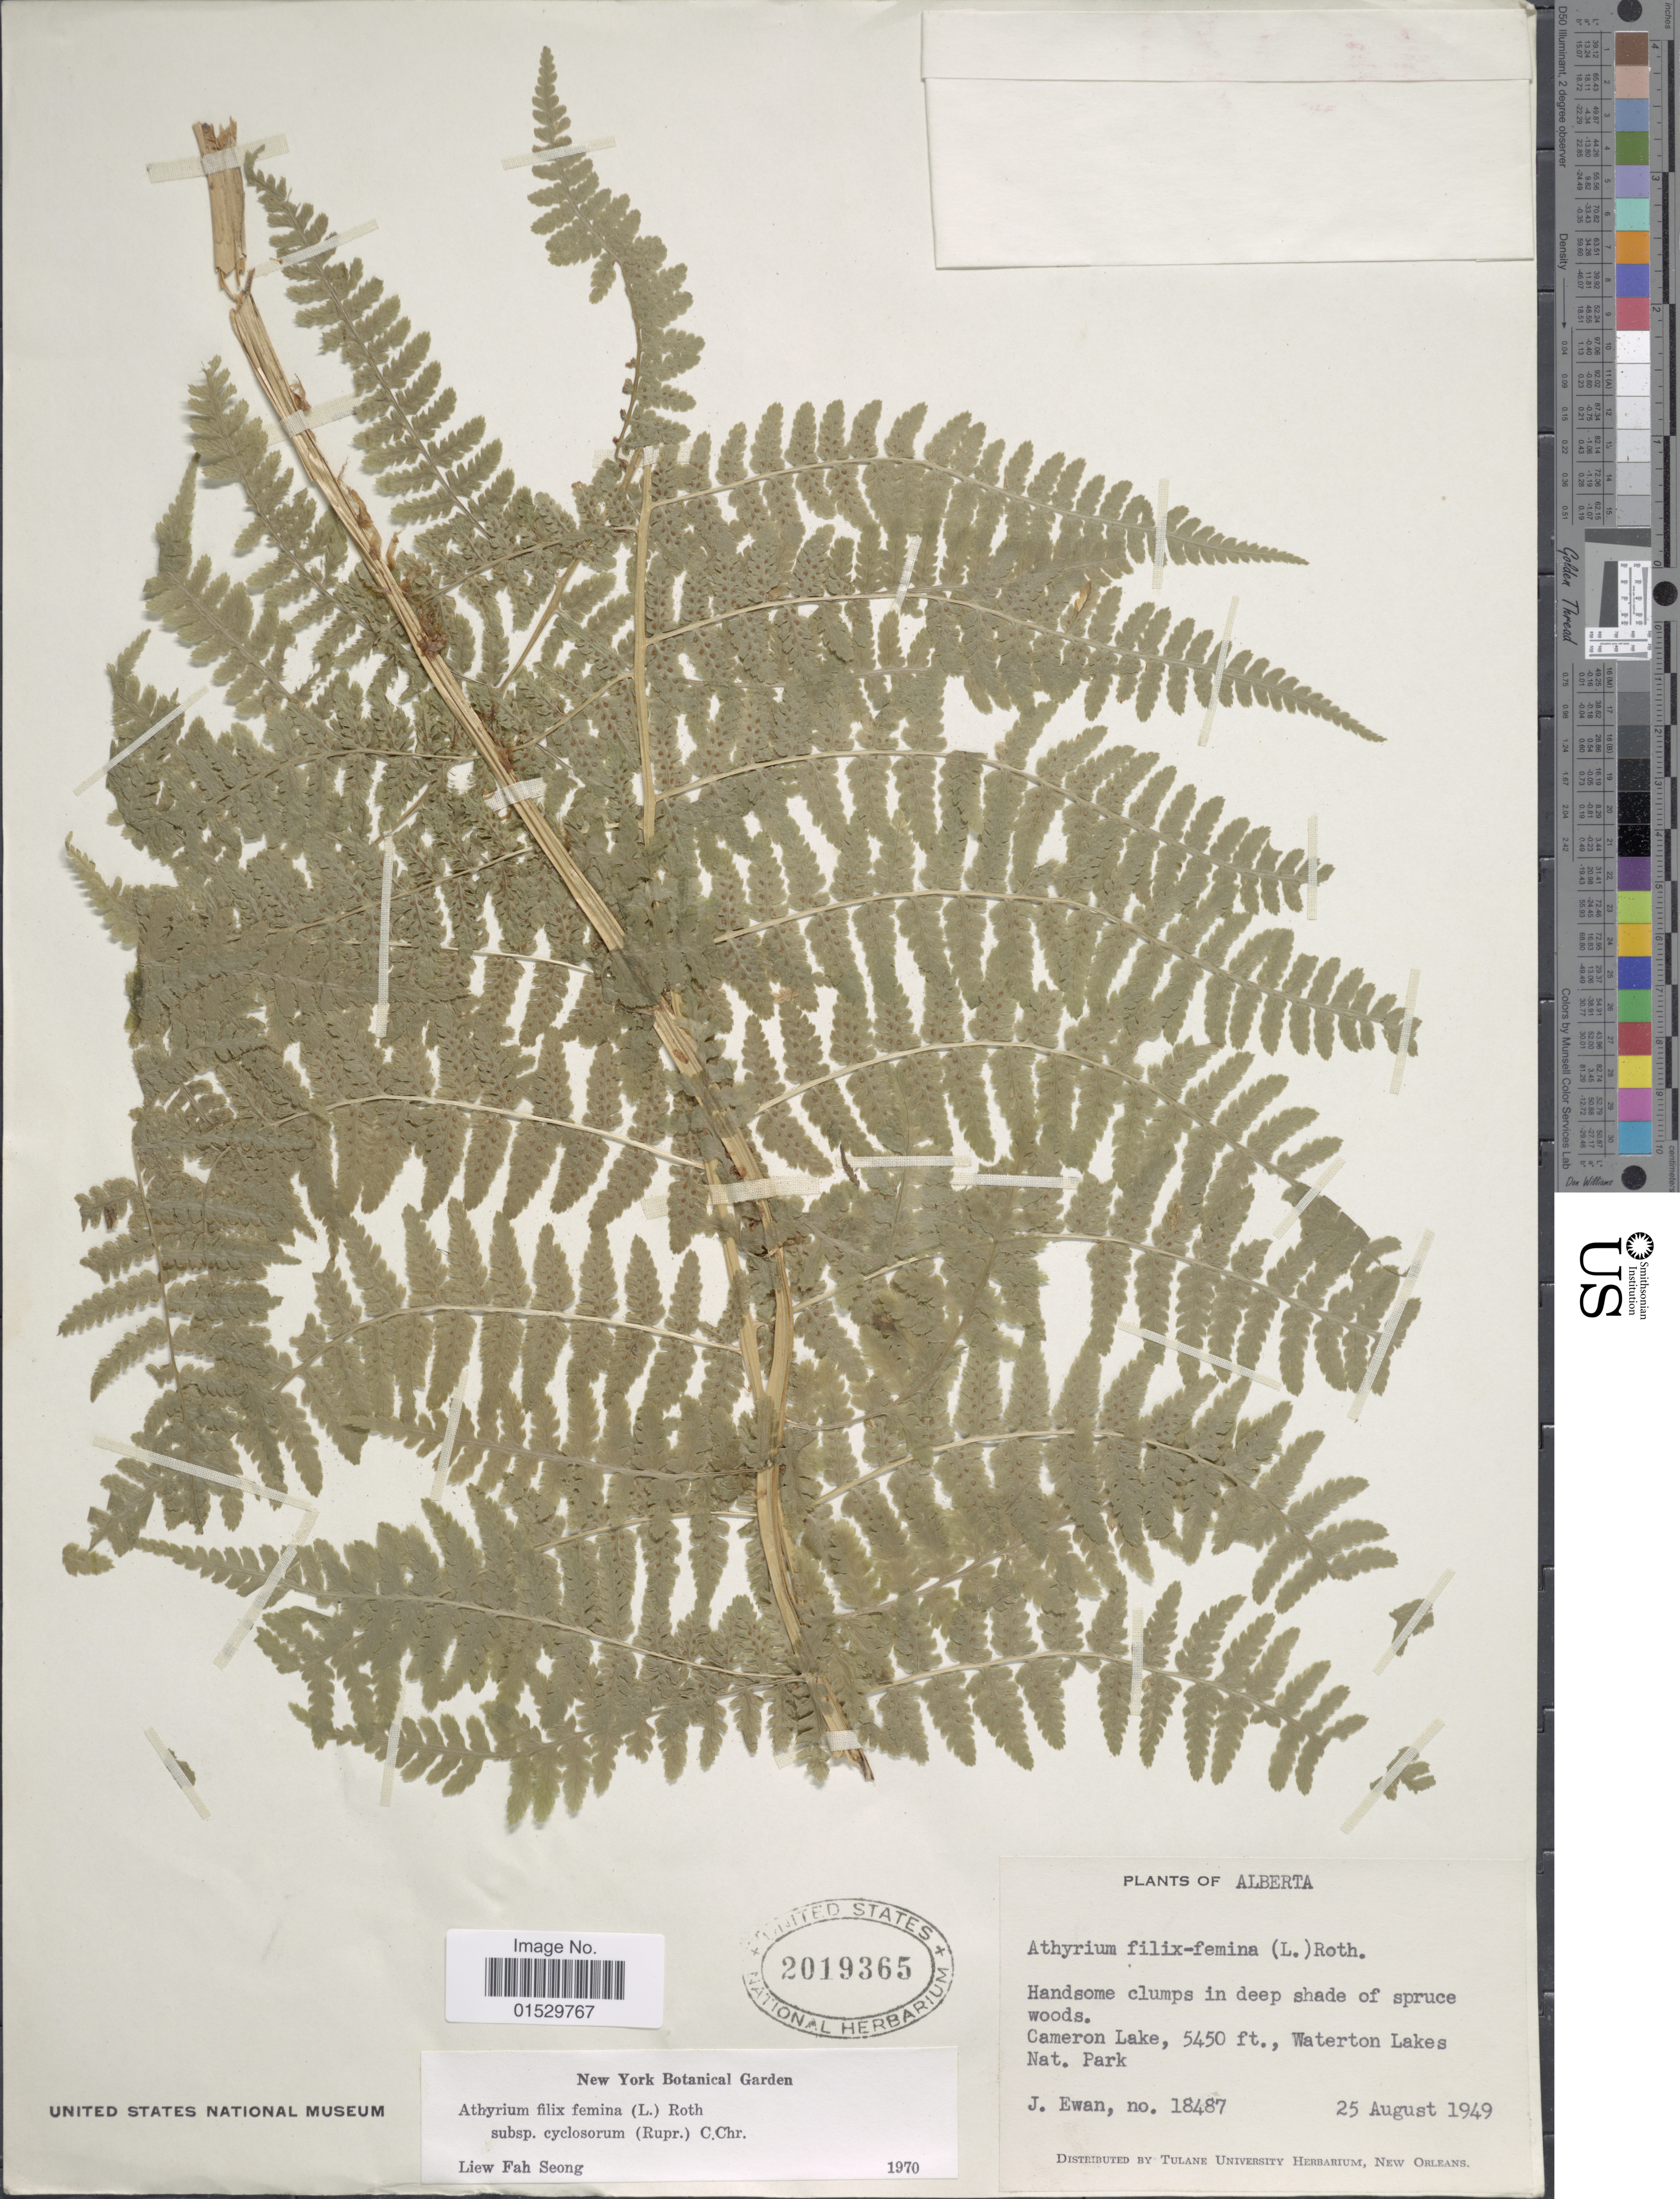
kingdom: Plantae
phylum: Tracheophyta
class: Polypodiopsida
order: Polypodiales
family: Athyriaceae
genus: Athyrium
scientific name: Athyrium filix-femina subsp. cyclosorum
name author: (Rupr.) C. Chr.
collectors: J. A. Ewan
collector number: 18487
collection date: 1949-08-25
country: Canada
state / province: Alberta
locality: Cameron Lake, Waterton Lakes Nat. Park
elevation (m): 1661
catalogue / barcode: US 2019365